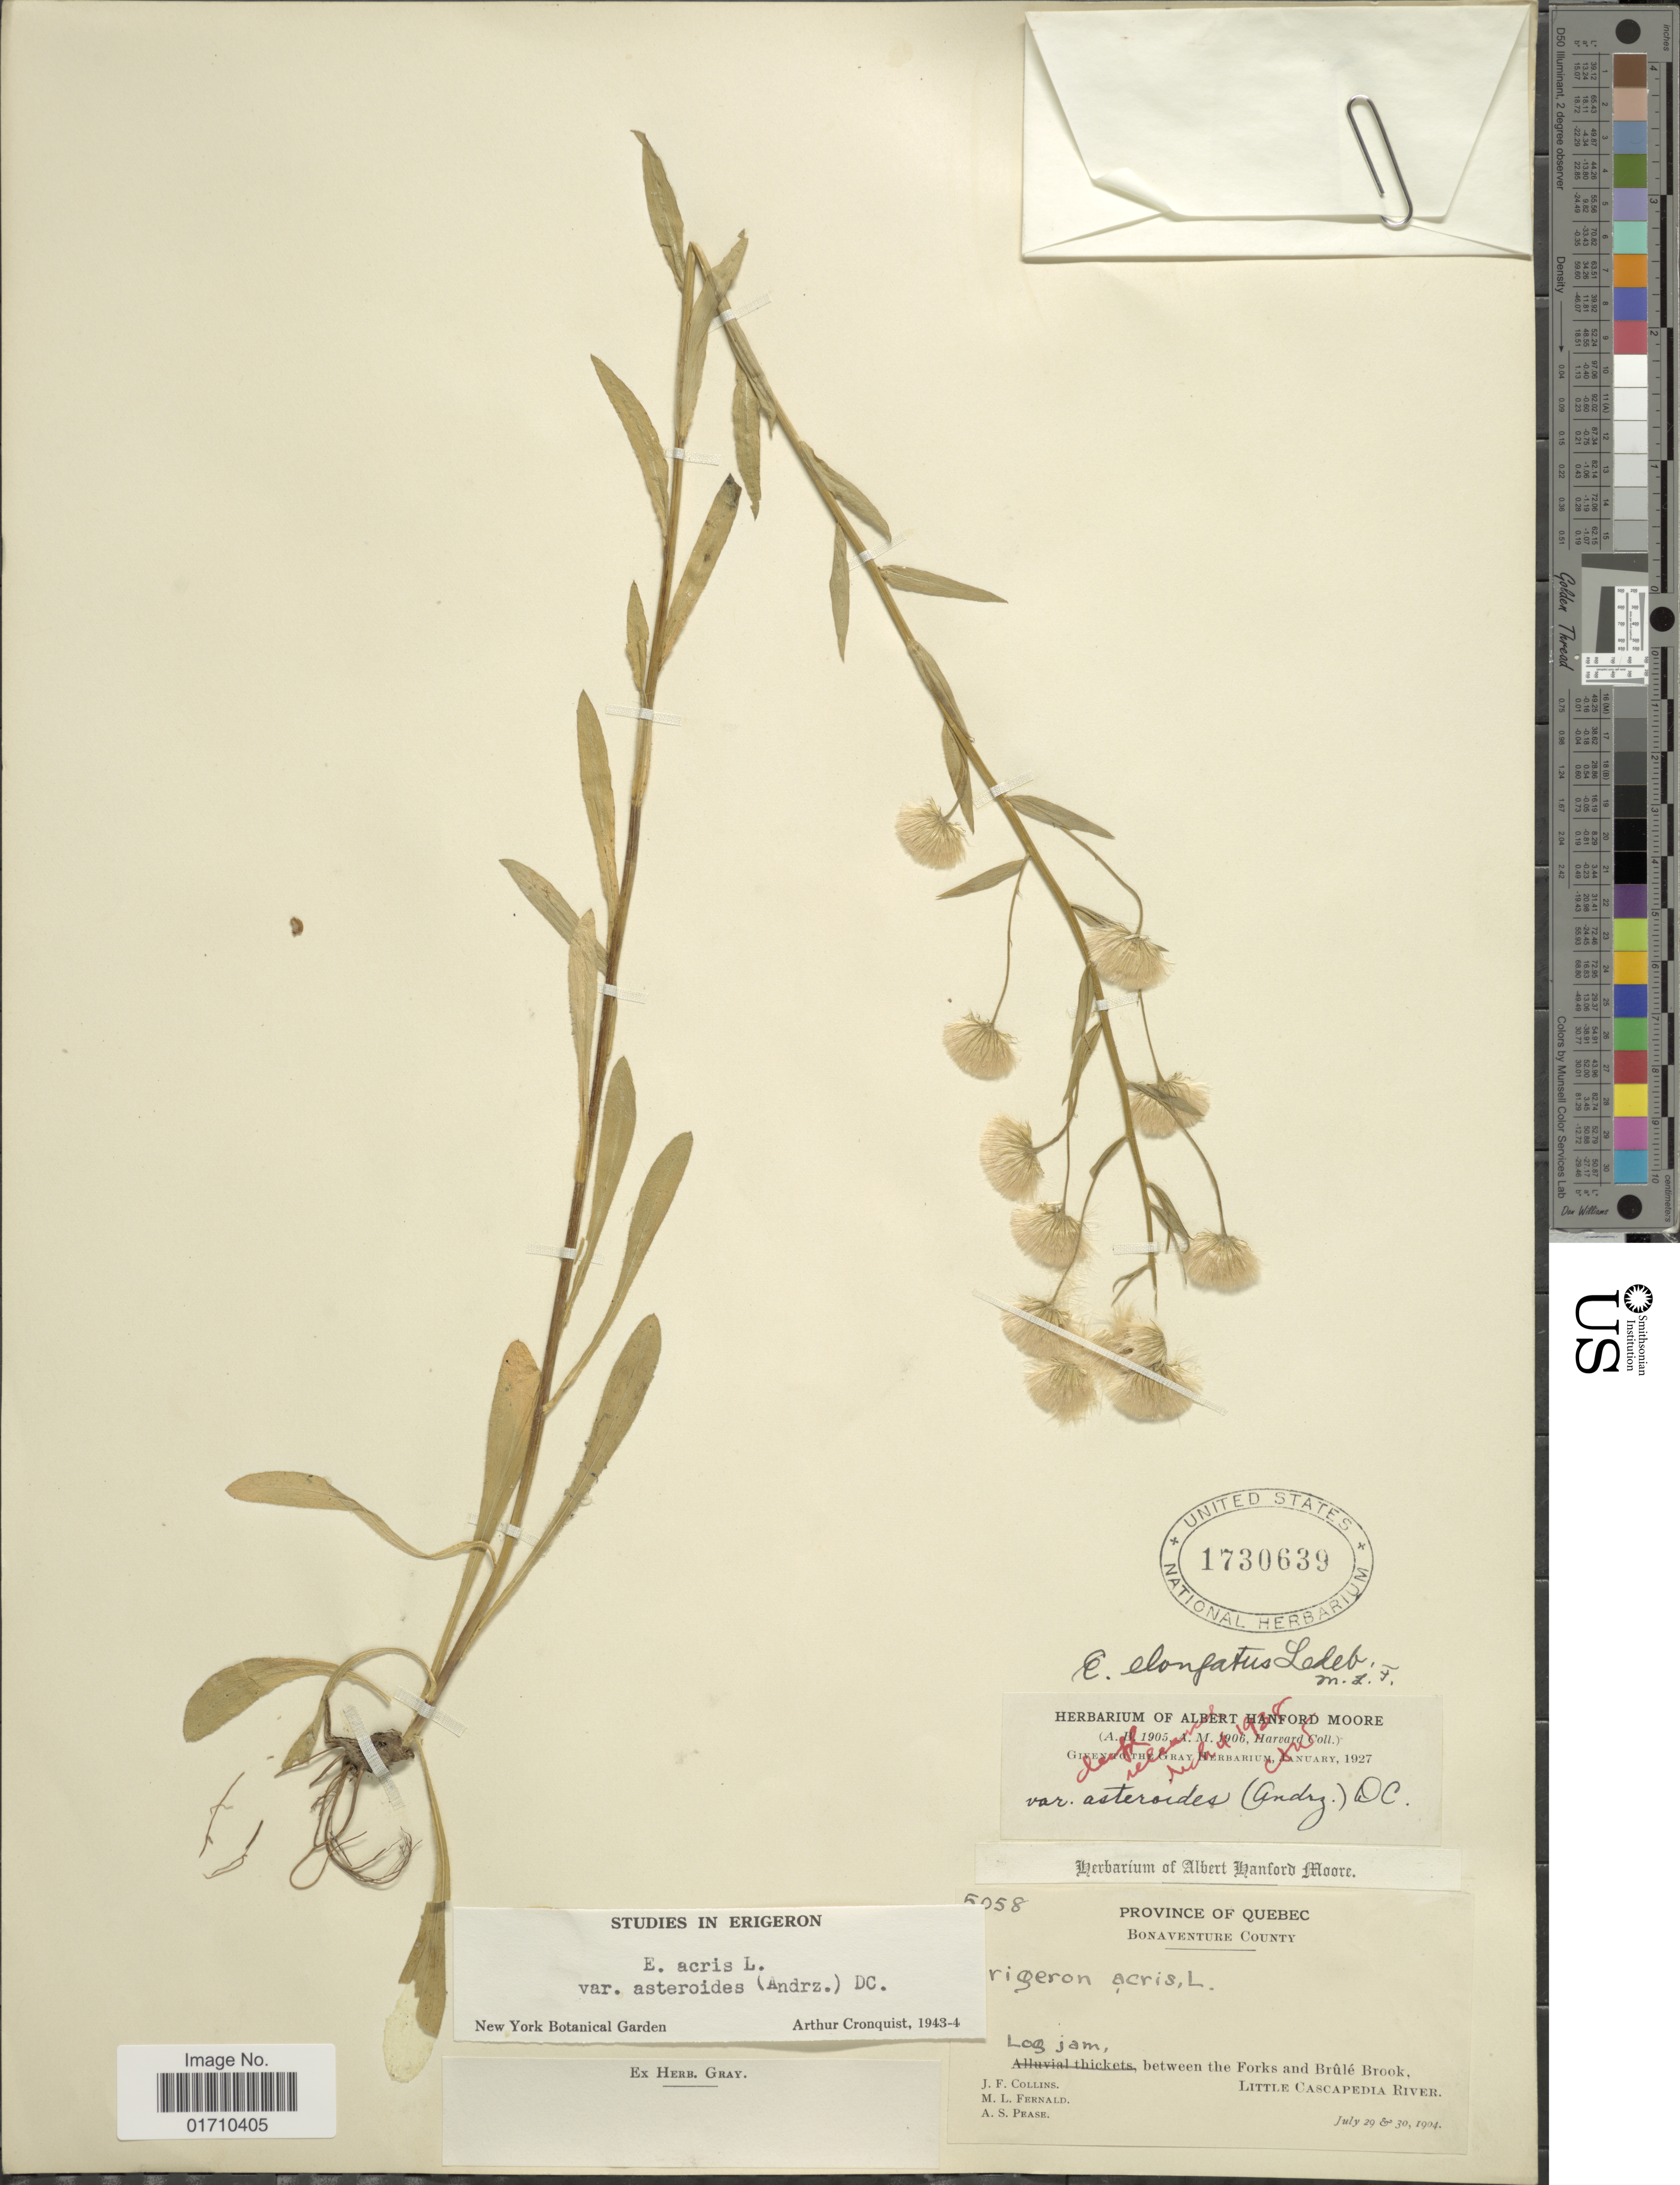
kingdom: Plantae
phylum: Tracheophyta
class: Magnoliopsida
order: Asterales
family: Asteraceae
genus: Erigeron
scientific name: Erigeron acris var. asteroides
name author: (Andrz.) DC.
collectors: J. Collins, M. L. Fernald & A. S. Pease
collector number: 5058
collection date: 1904-07-29/1904-07-30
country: Canada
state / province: Quebec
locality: Bonaventure County, Log jam, between the Forks and Brûlé Brook, Little Cascapedia River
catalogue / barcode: US 1730639